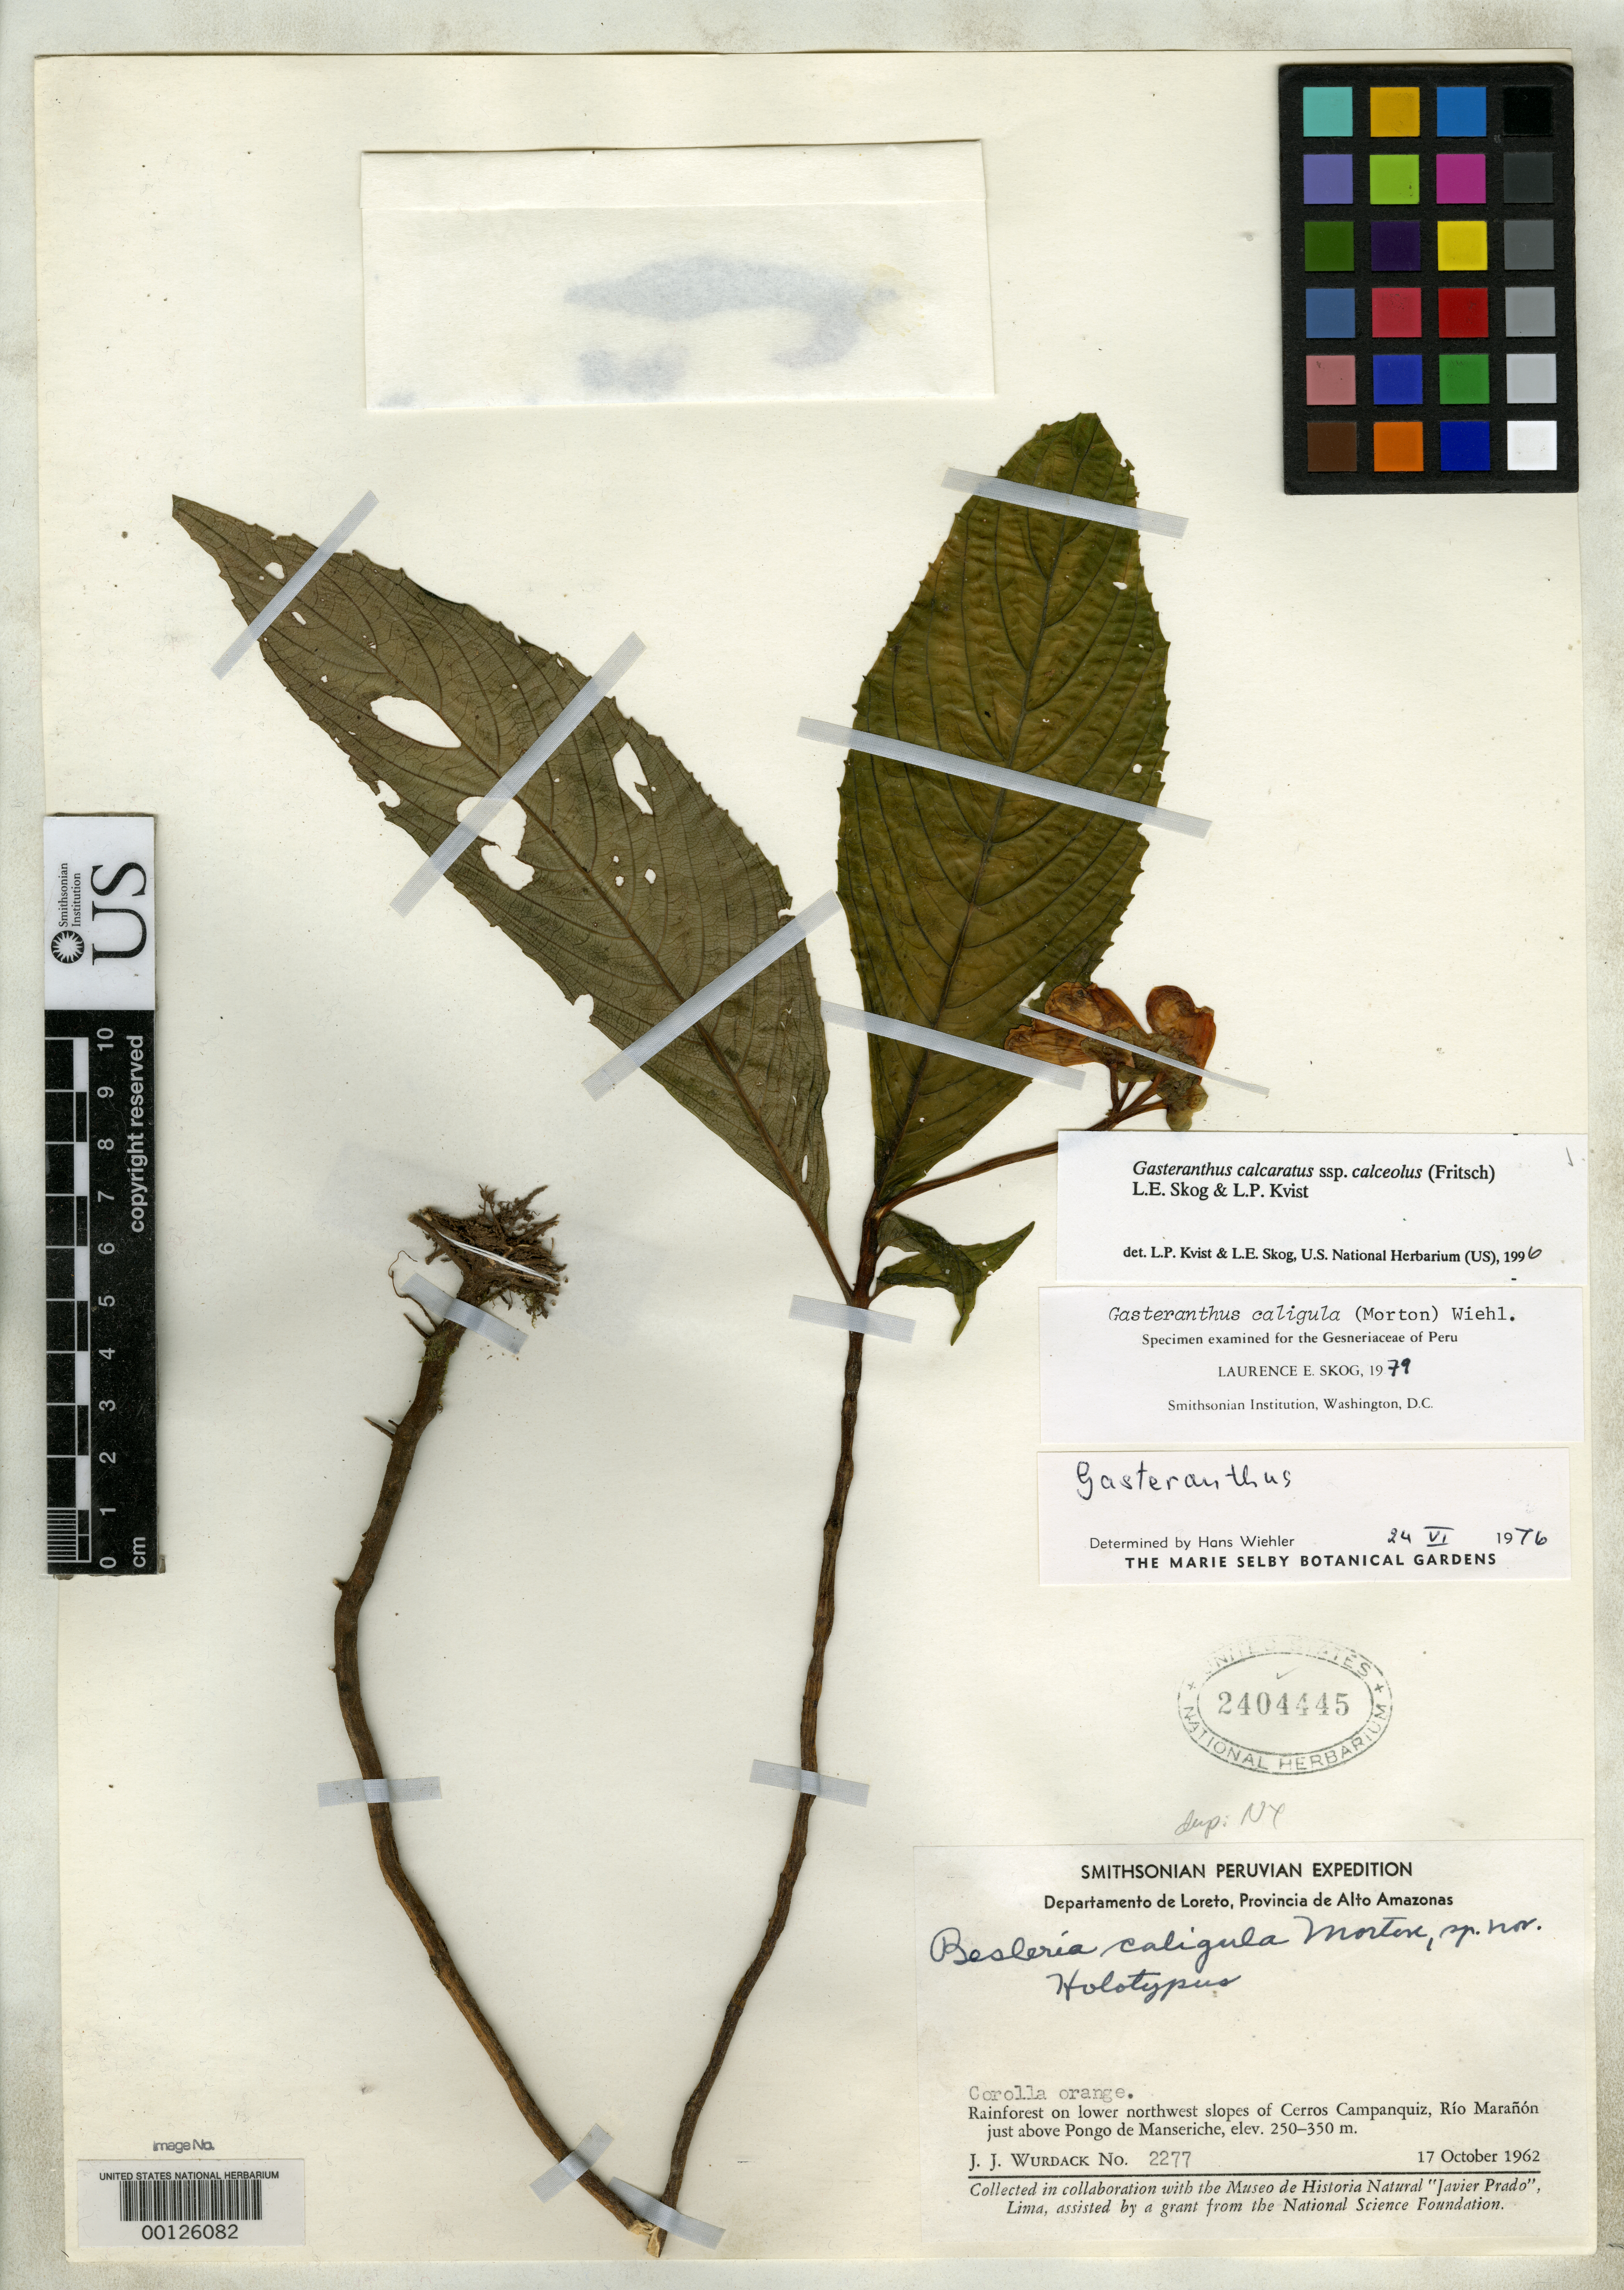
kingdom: Plantae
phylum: Tracheophyta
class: Magnoliopsida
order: Lamiales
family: Gesneriaceae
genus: Besleria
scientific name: Besleria caligula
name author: C.V. Morton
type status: Holotype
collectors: J. J. Wurdack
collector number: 2277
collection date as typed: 17 Oct 1962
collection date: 1962-10-17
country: Peru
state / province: Loreto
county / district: Alto Amazonas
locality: Cerros Campanquiz, Pongo de Manseriche.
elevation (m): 250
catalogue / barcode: US 2404445